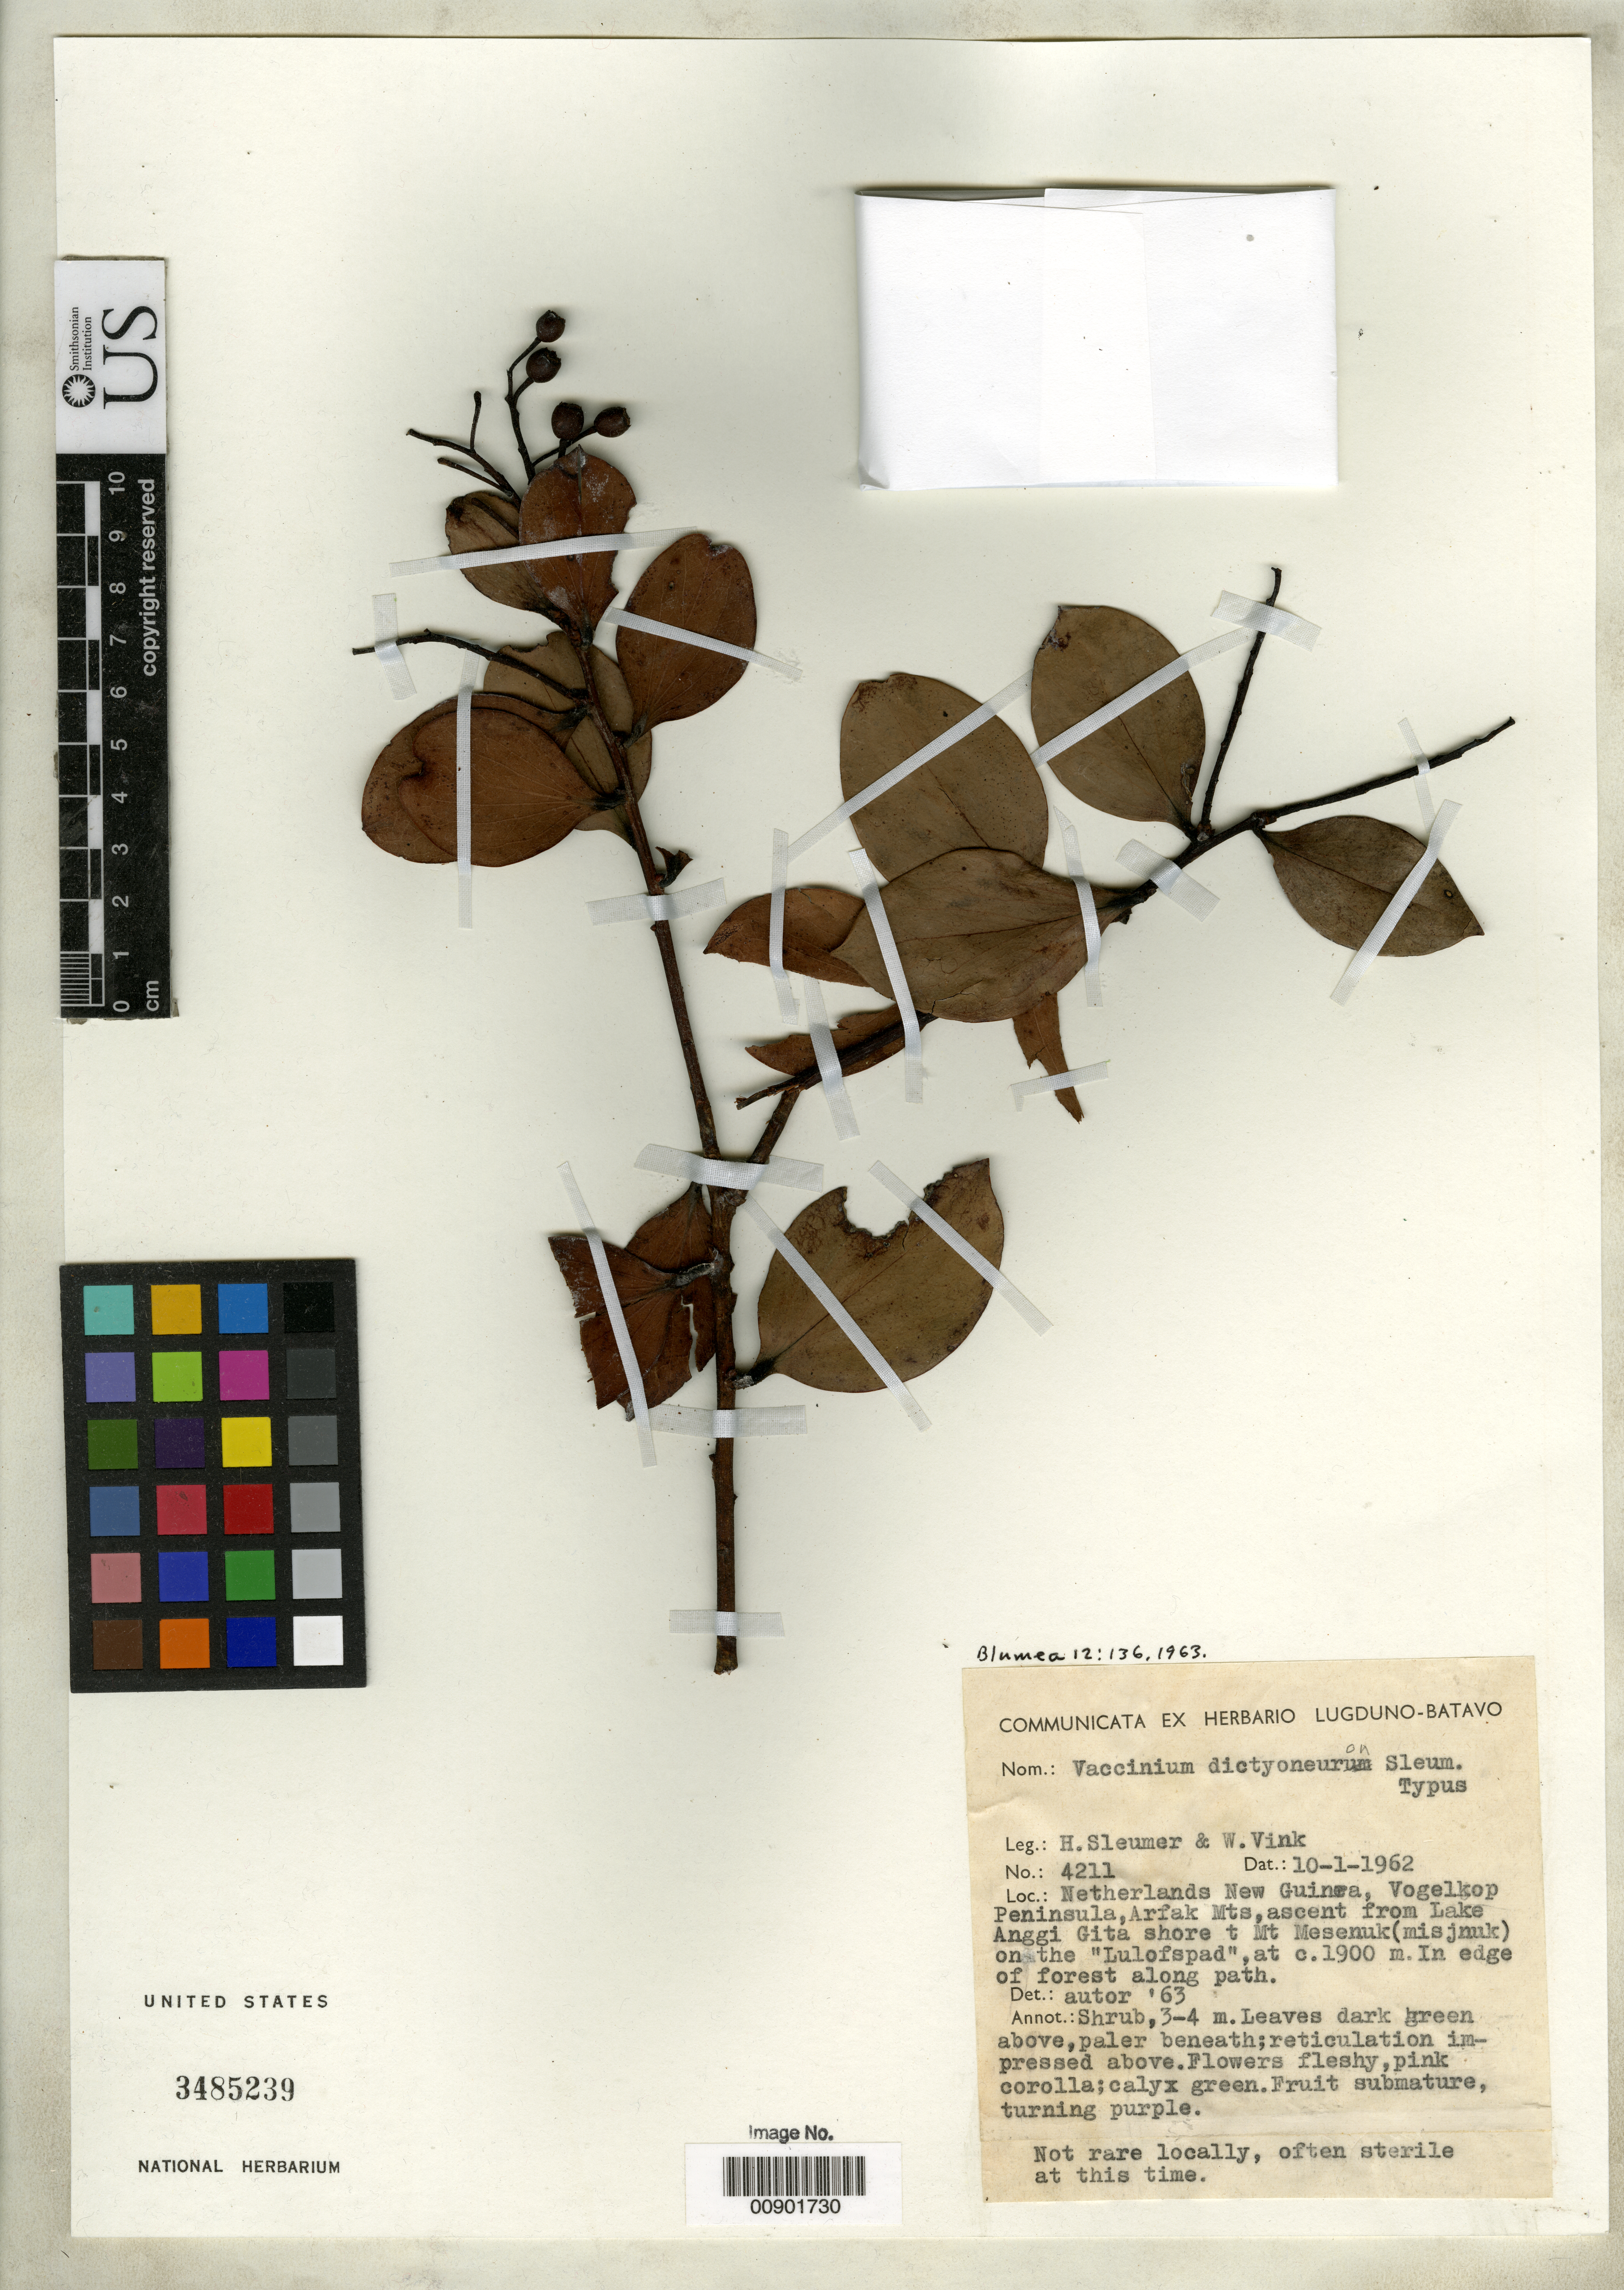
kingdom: Plantae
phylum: Tracheophyta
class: Magnoliopsida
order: Ericales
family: Ericaceae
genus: Vaccinium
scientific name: Vaccinium dictyoneuron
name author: Sleumer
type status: Isotype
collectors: H. O. Sleumer & W. Vink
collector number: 4211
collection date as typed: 10 Jan 1962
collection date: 1962-01-10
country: Indonesia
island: New Guinea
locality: Netherlands New Guinea, Vogelkop Peninsula, Arfak Mts., ascent from Lake Anggi Gita shore to Mt. Mesenuk (misjnuk) on the "Lulofspad".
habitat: In edge of forest along path.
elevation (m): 1900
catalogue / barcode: US 3485239